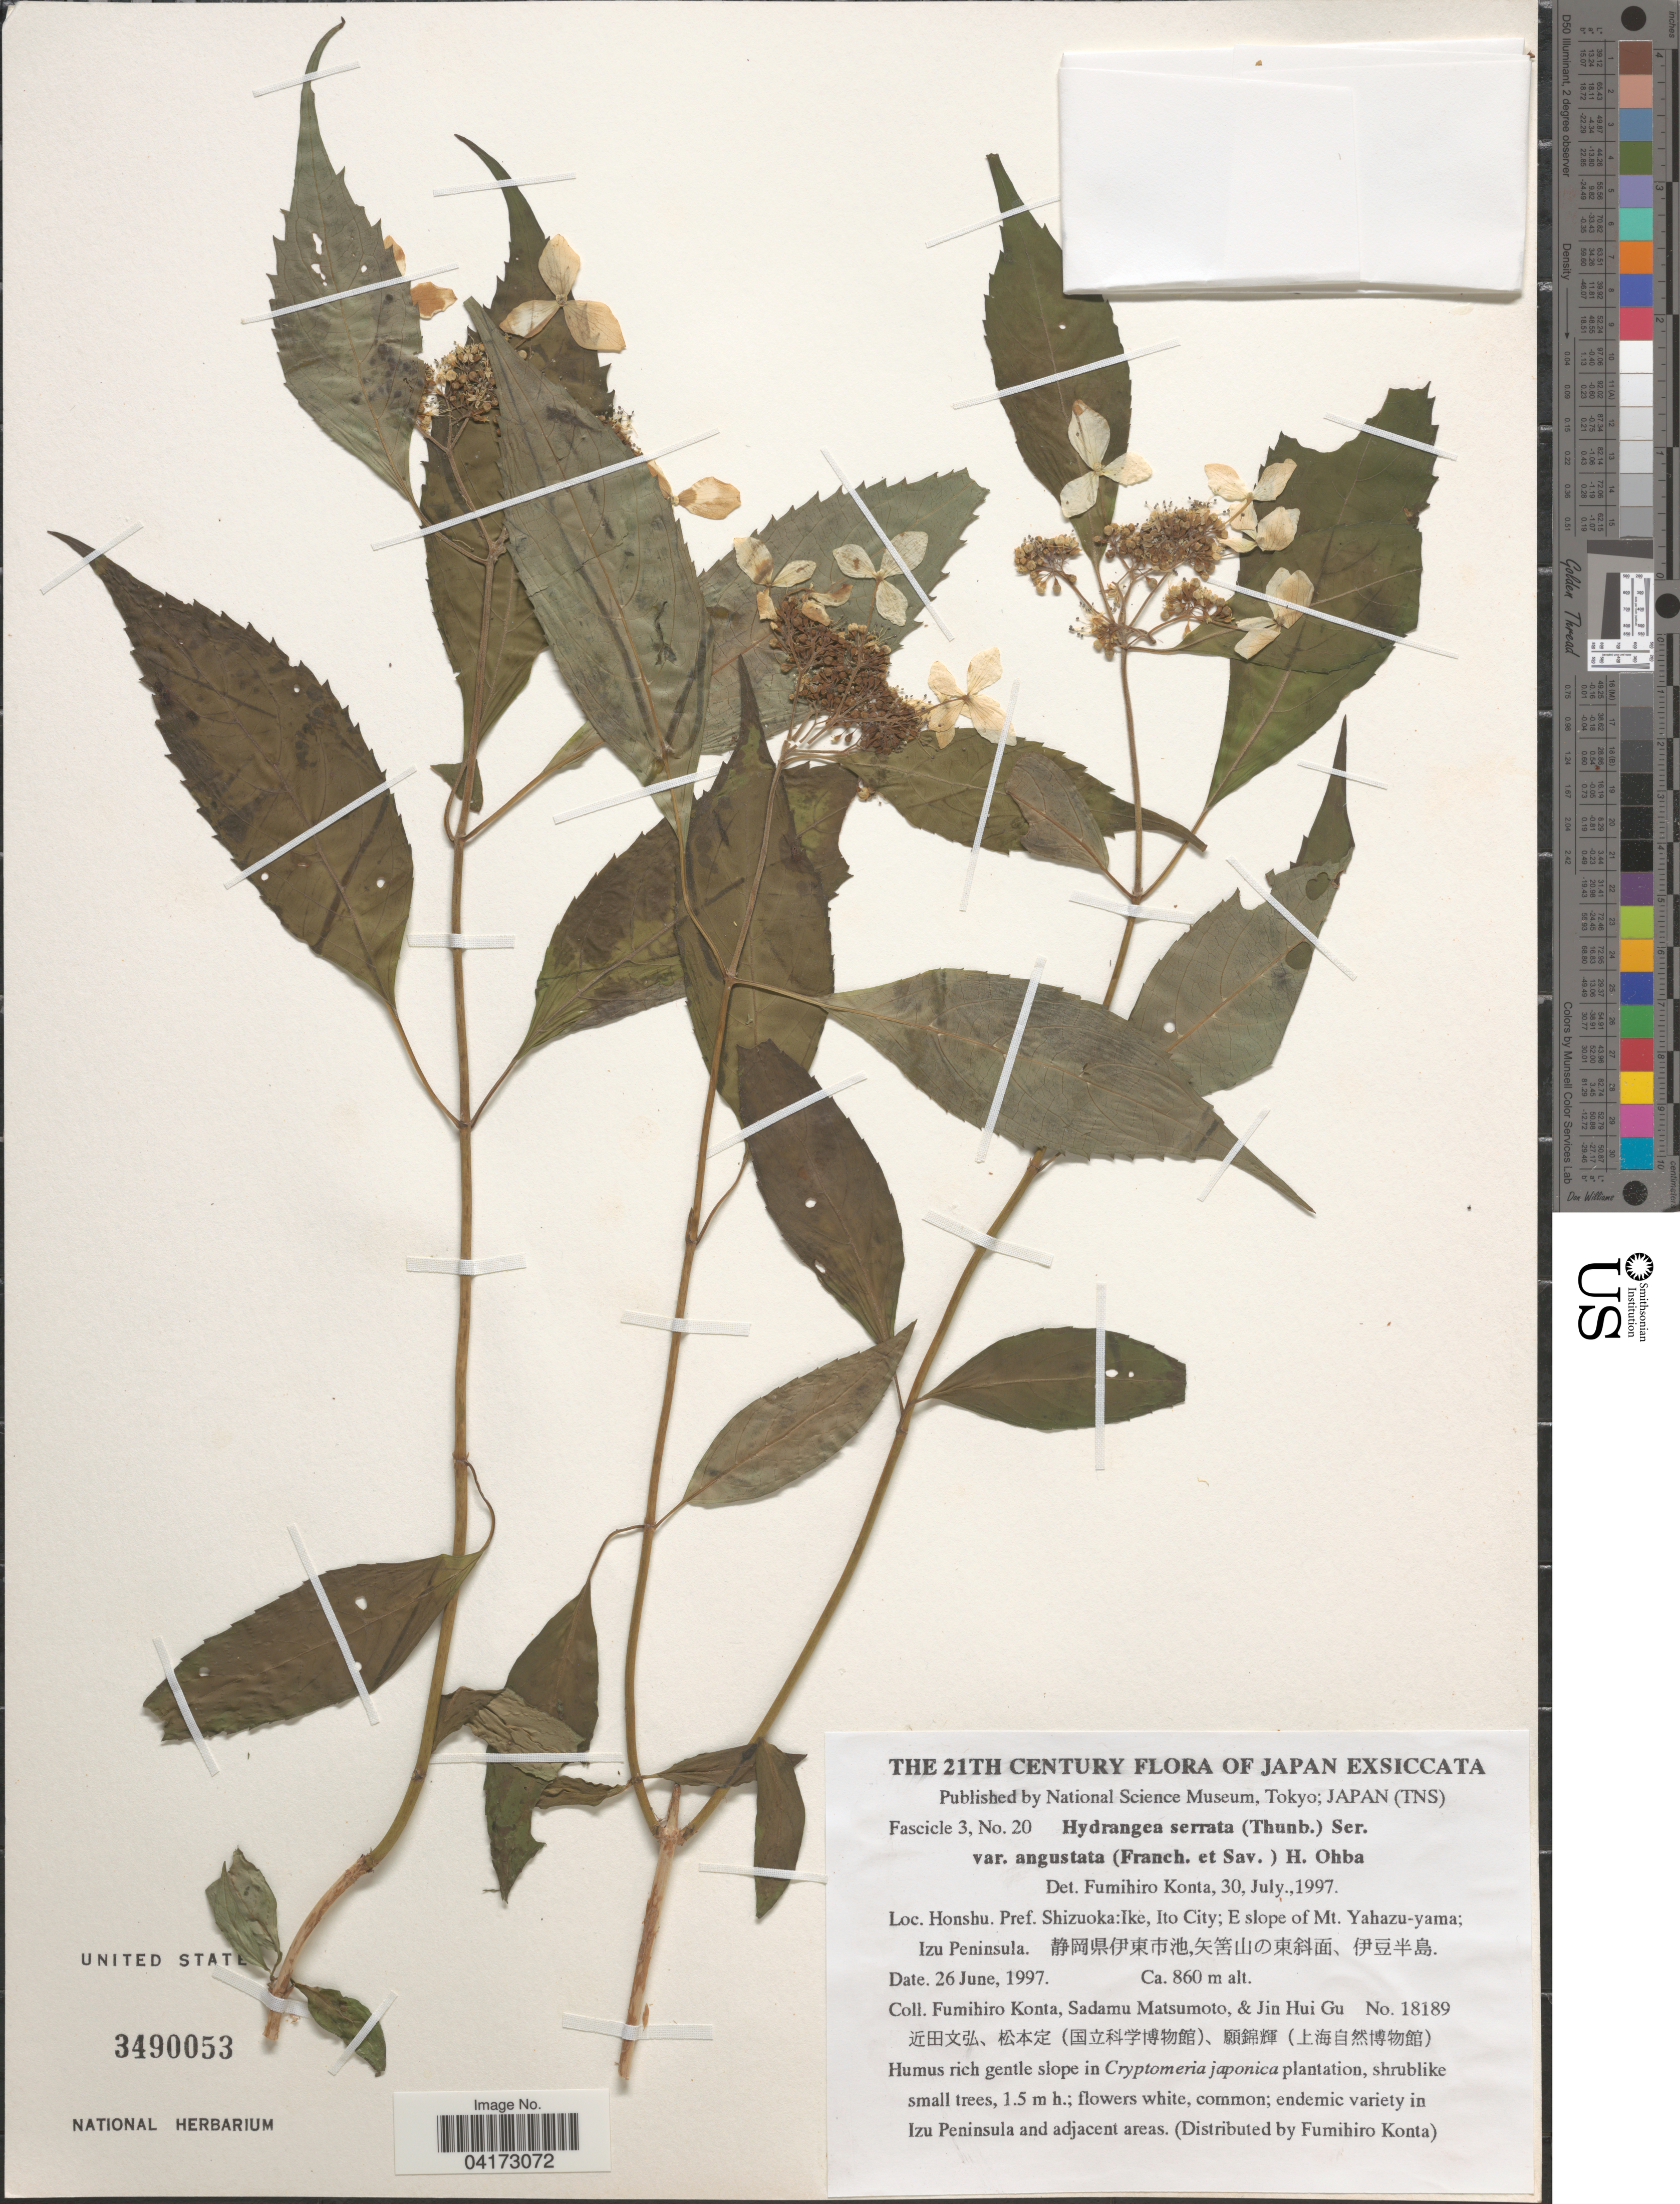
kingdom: Plantae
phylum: Tracheophyta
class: Magnoliopsida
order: Cornales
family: Hydrangeaceae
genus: Hydrangea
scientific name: Hydrangea serrata var. angustata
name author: (Franch. & Sav.) H. Ohba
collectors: F. Konta, S. Matsumoto & J. Hui Gu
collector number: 18189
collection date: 1997-06-26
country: Japan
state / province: Sizuoka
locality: Honshu. Pref. Shizuoka:Ike, Ito City; E slope of Mt. Yahazu-yama; Izu Peninsula. X.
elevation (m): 860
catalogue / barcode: US 3490053